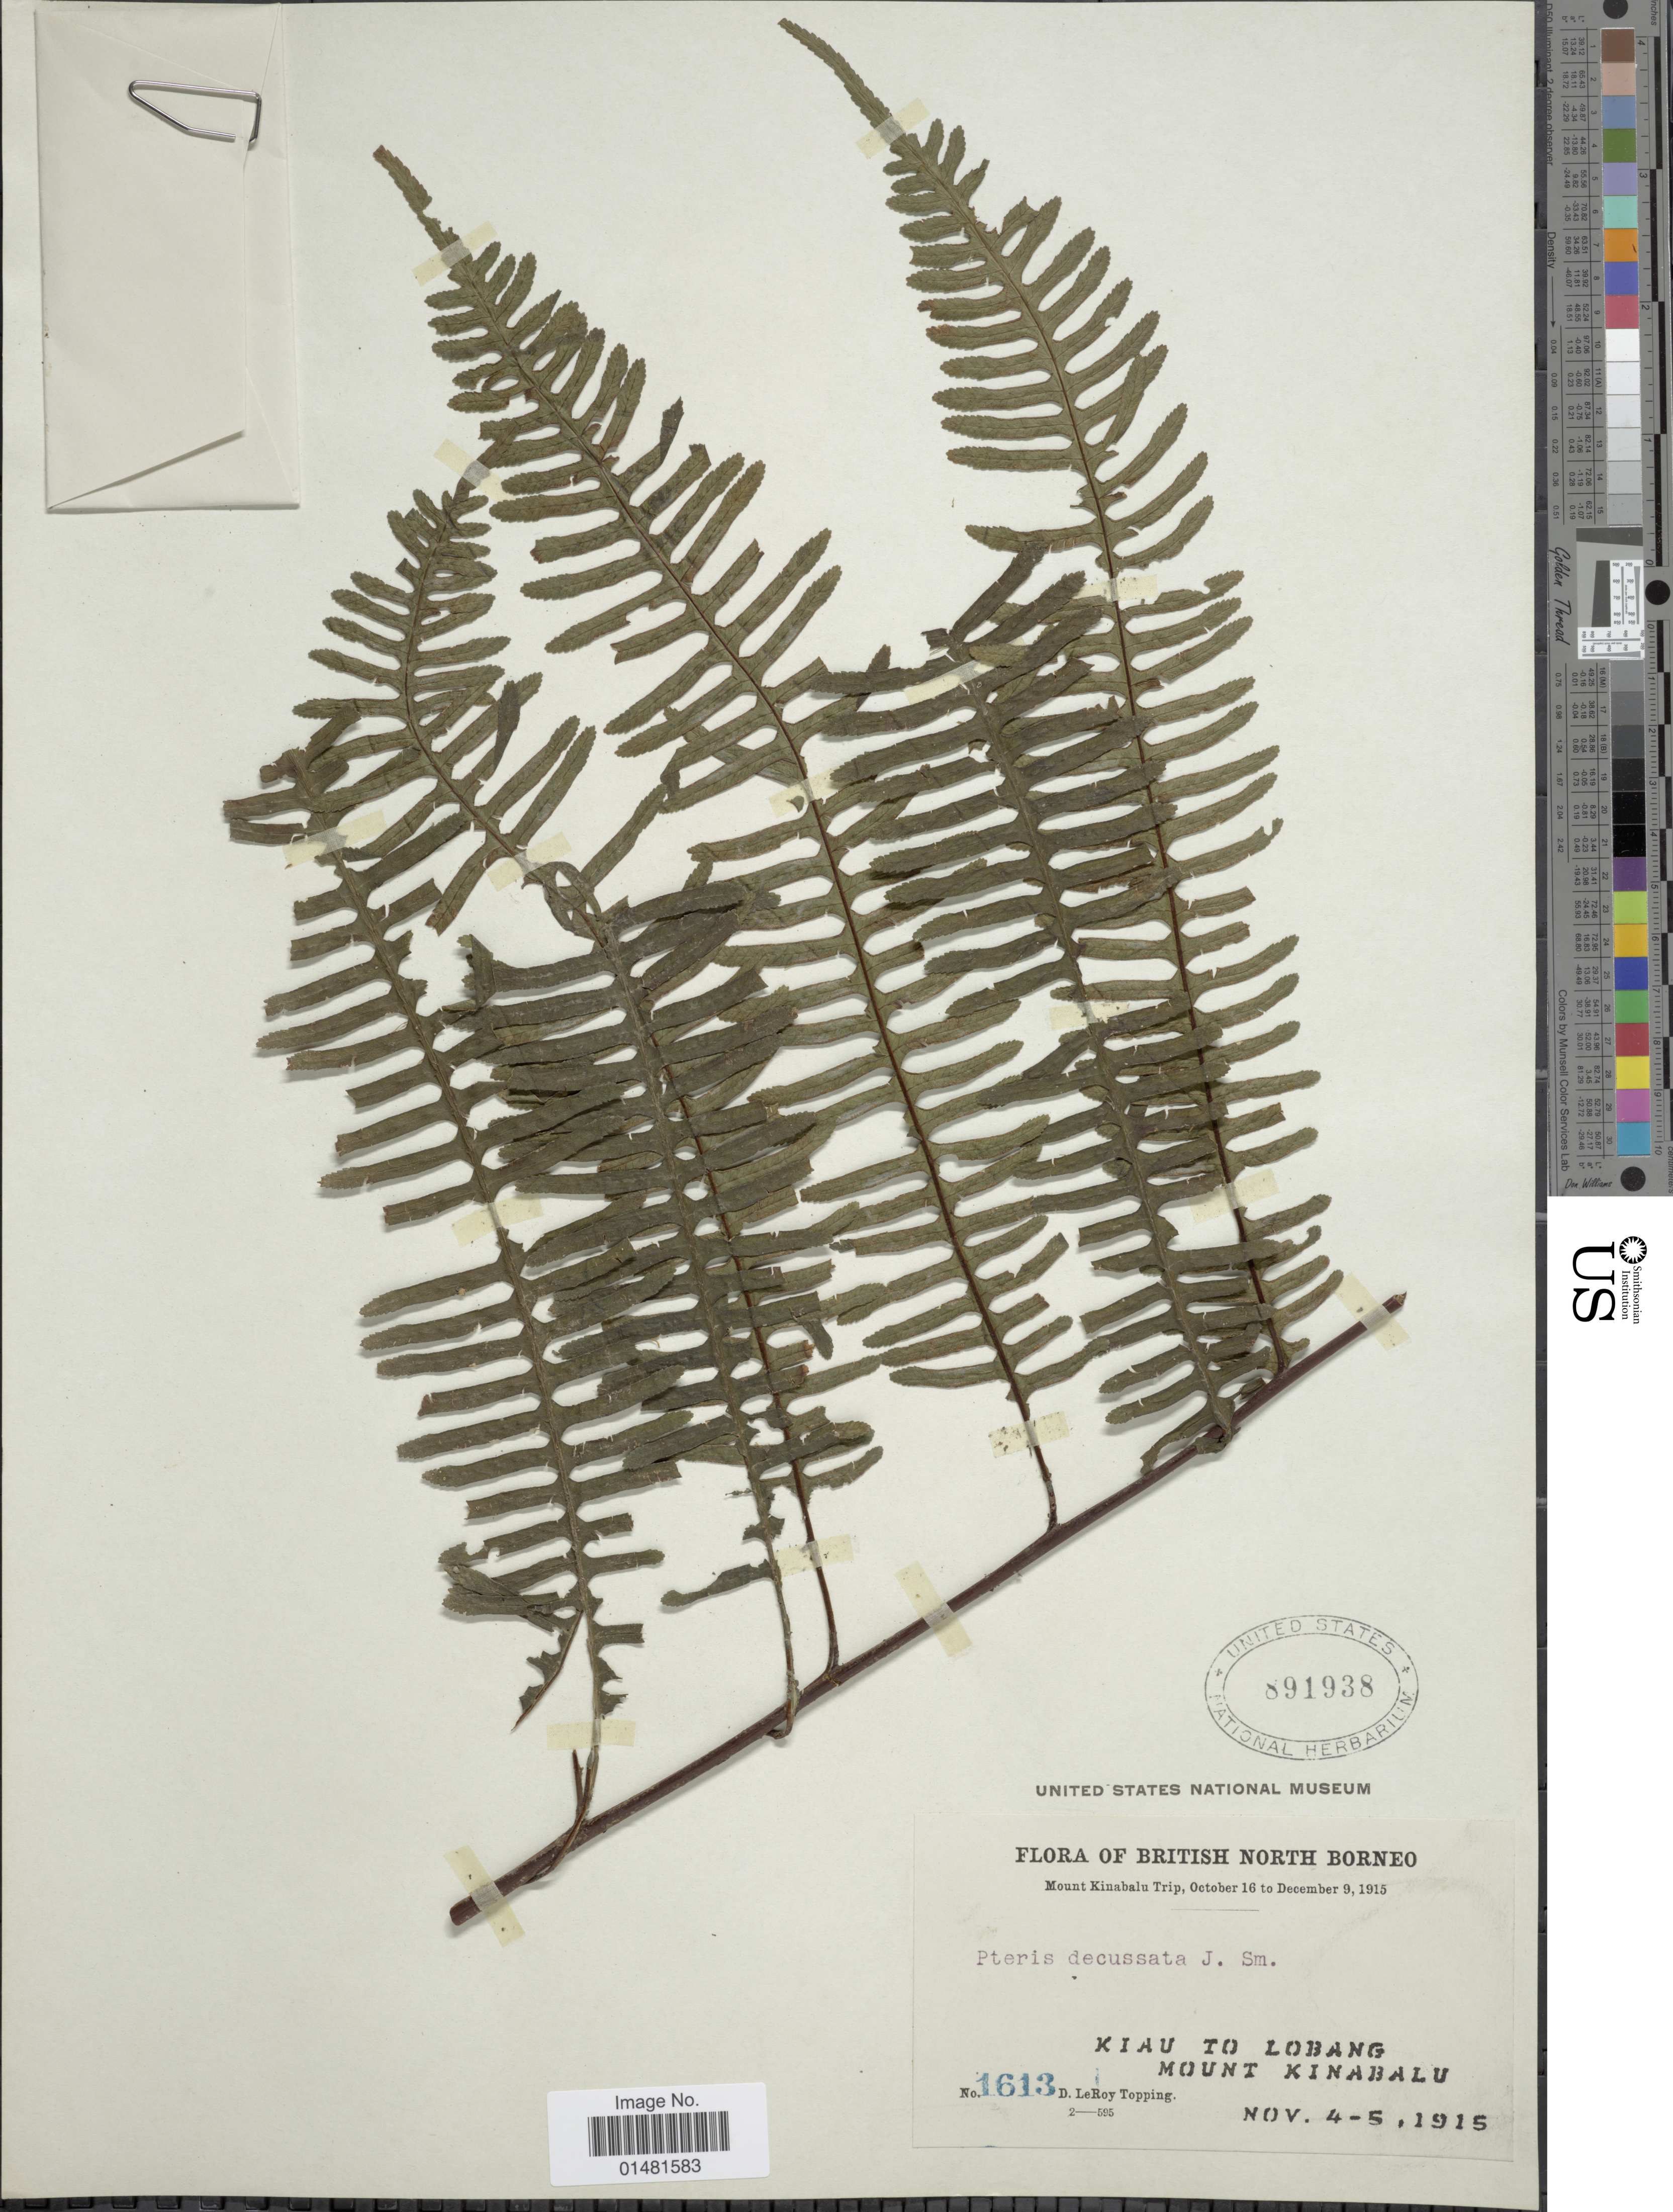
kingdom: Plantae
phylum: Tracheophyta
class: Polypodiopsida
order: Polypodiales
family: Pteridaceae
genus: Pteris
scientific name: Pteris decussata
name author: J. Sm.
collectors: D. L. Topping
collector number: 1613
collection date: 1915-11-04/1915-11-05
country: Malaysia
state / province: Sabah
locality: British North Borneo, Kiau to Lobang, Mount Kinabalu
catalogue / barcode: US 891938